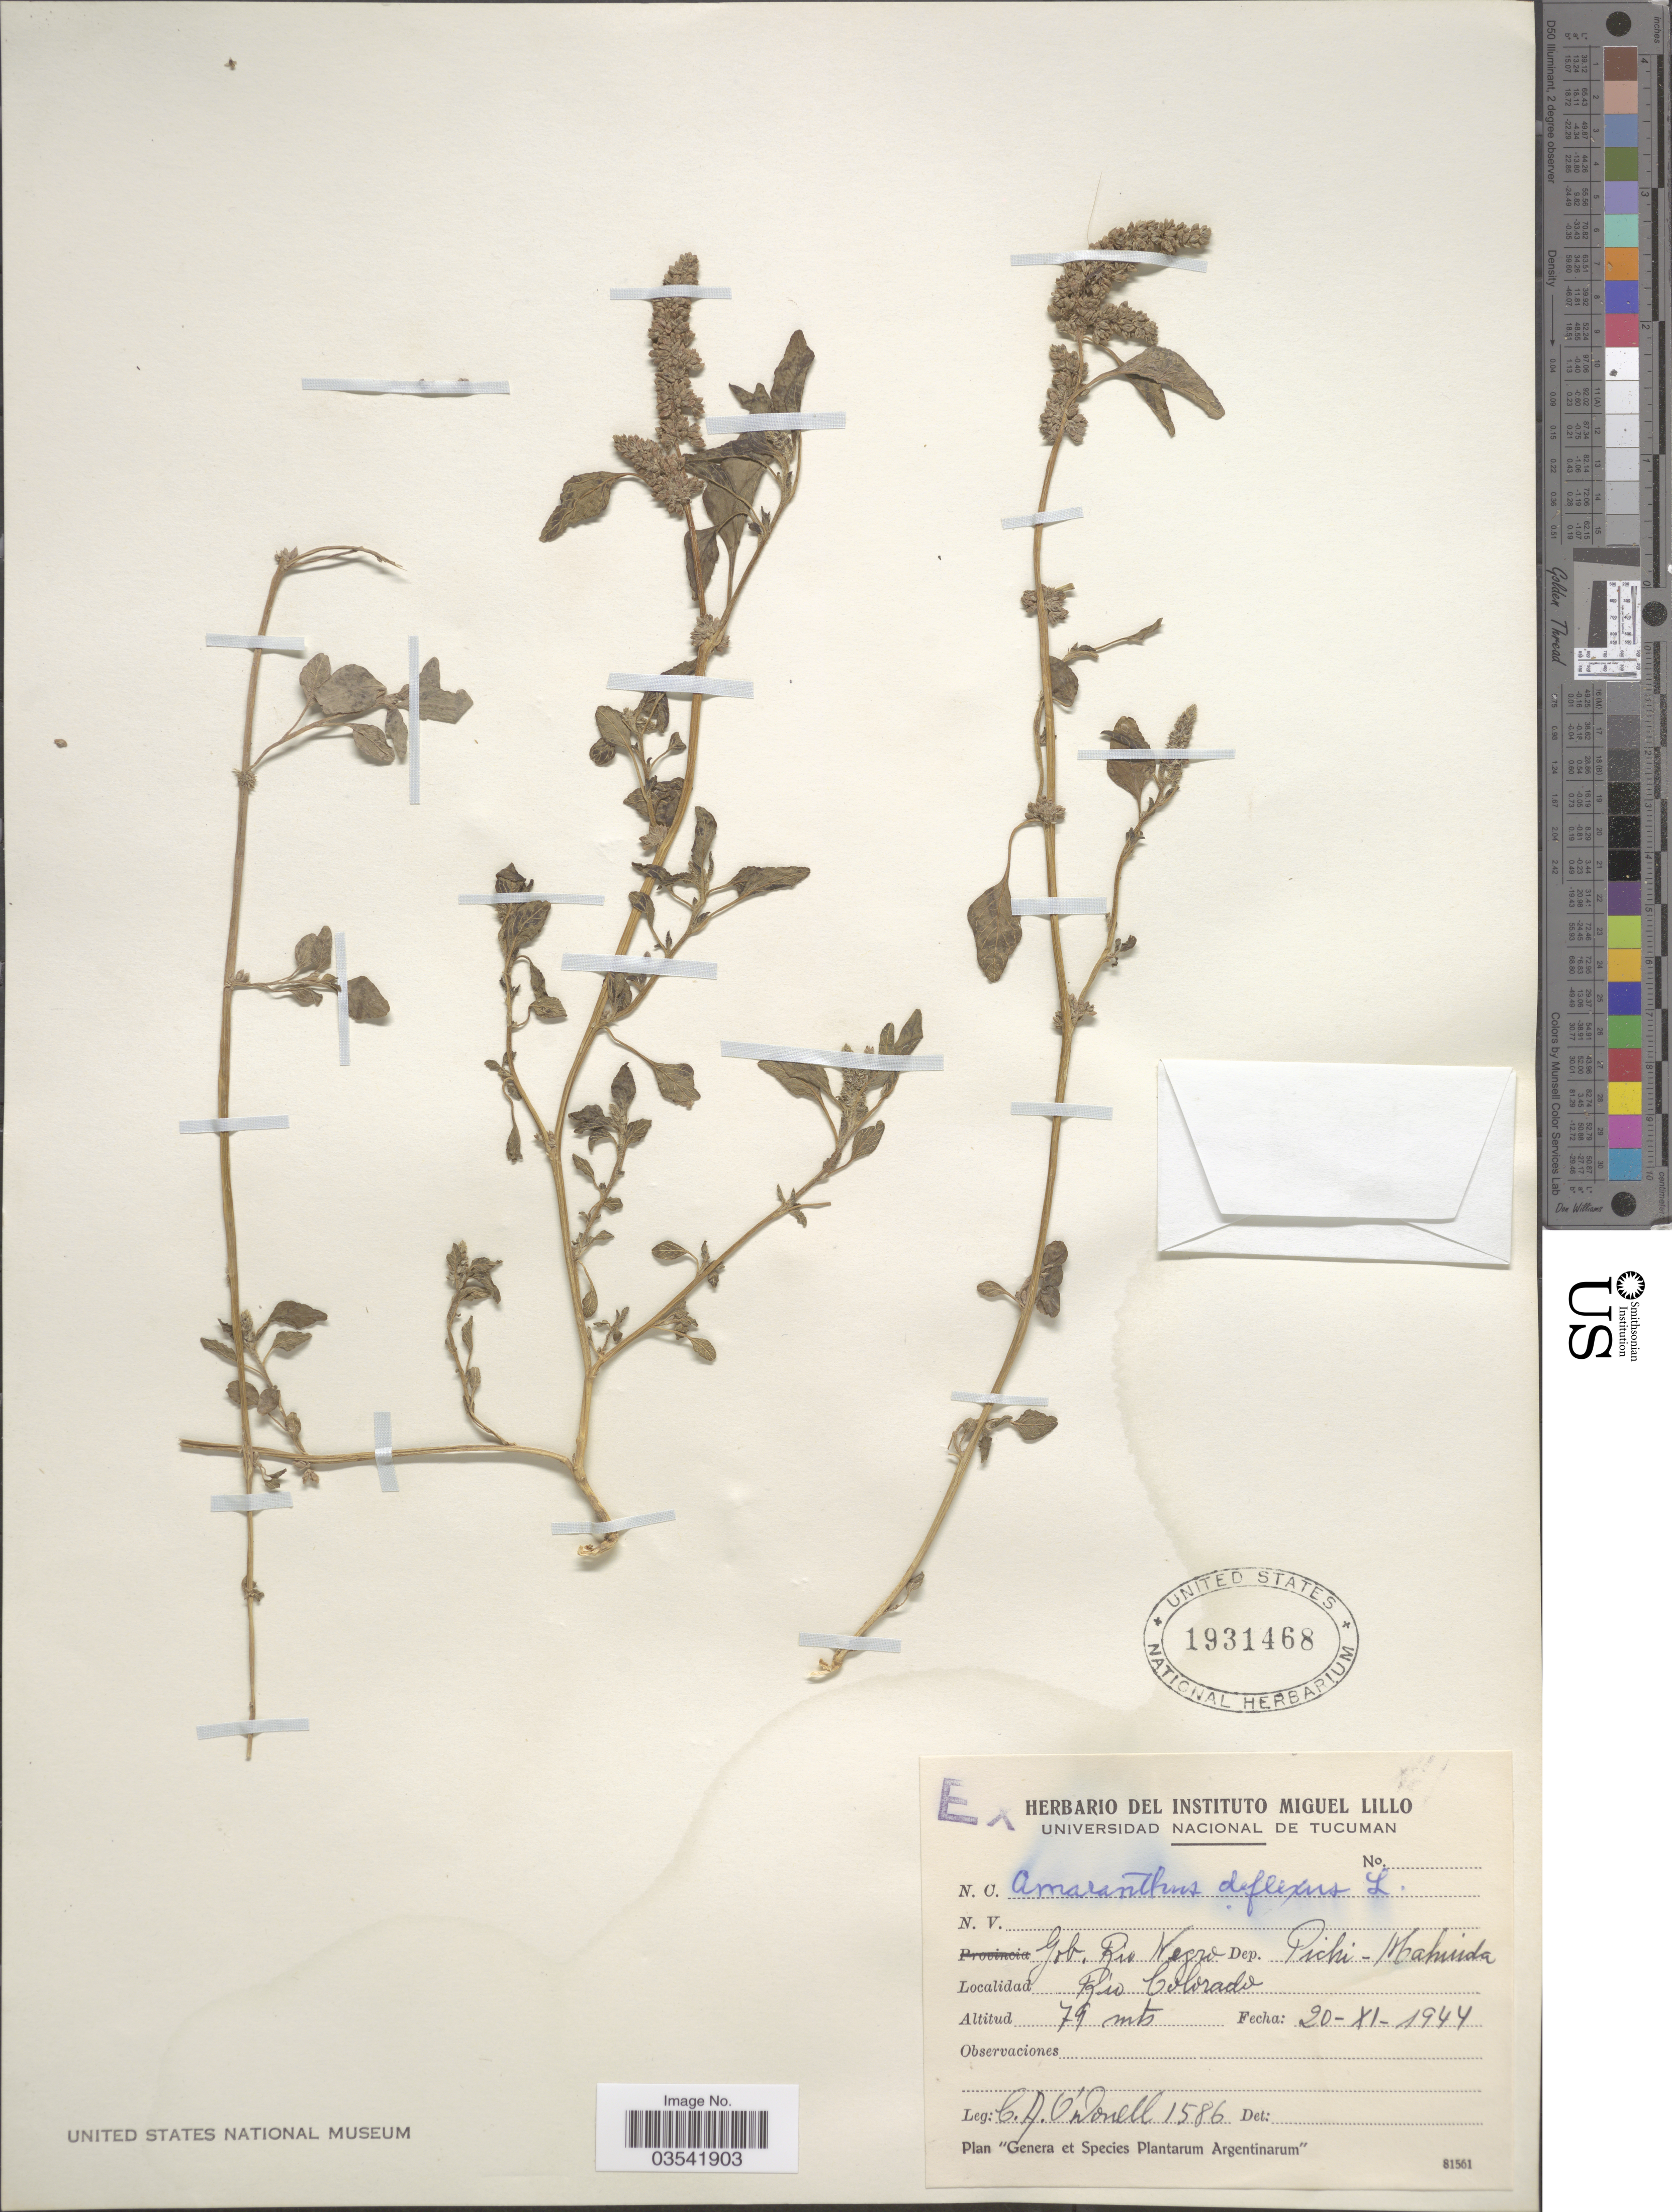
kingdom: Plantae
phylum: Tracheophyta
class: Magnoliopsida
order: Caryophyllales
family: Amaranthaceae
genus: Amaranthus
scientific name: Amaranthus deflexus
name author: L.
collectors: C. A. O'Donell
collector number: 1586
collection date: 1944-11-20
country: Argentina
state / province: Rio Negro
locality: Gob. Rio Negro. Dep. Pichi-Mahinda. Rio Colorado.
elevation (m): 79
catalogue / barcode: US 1931468